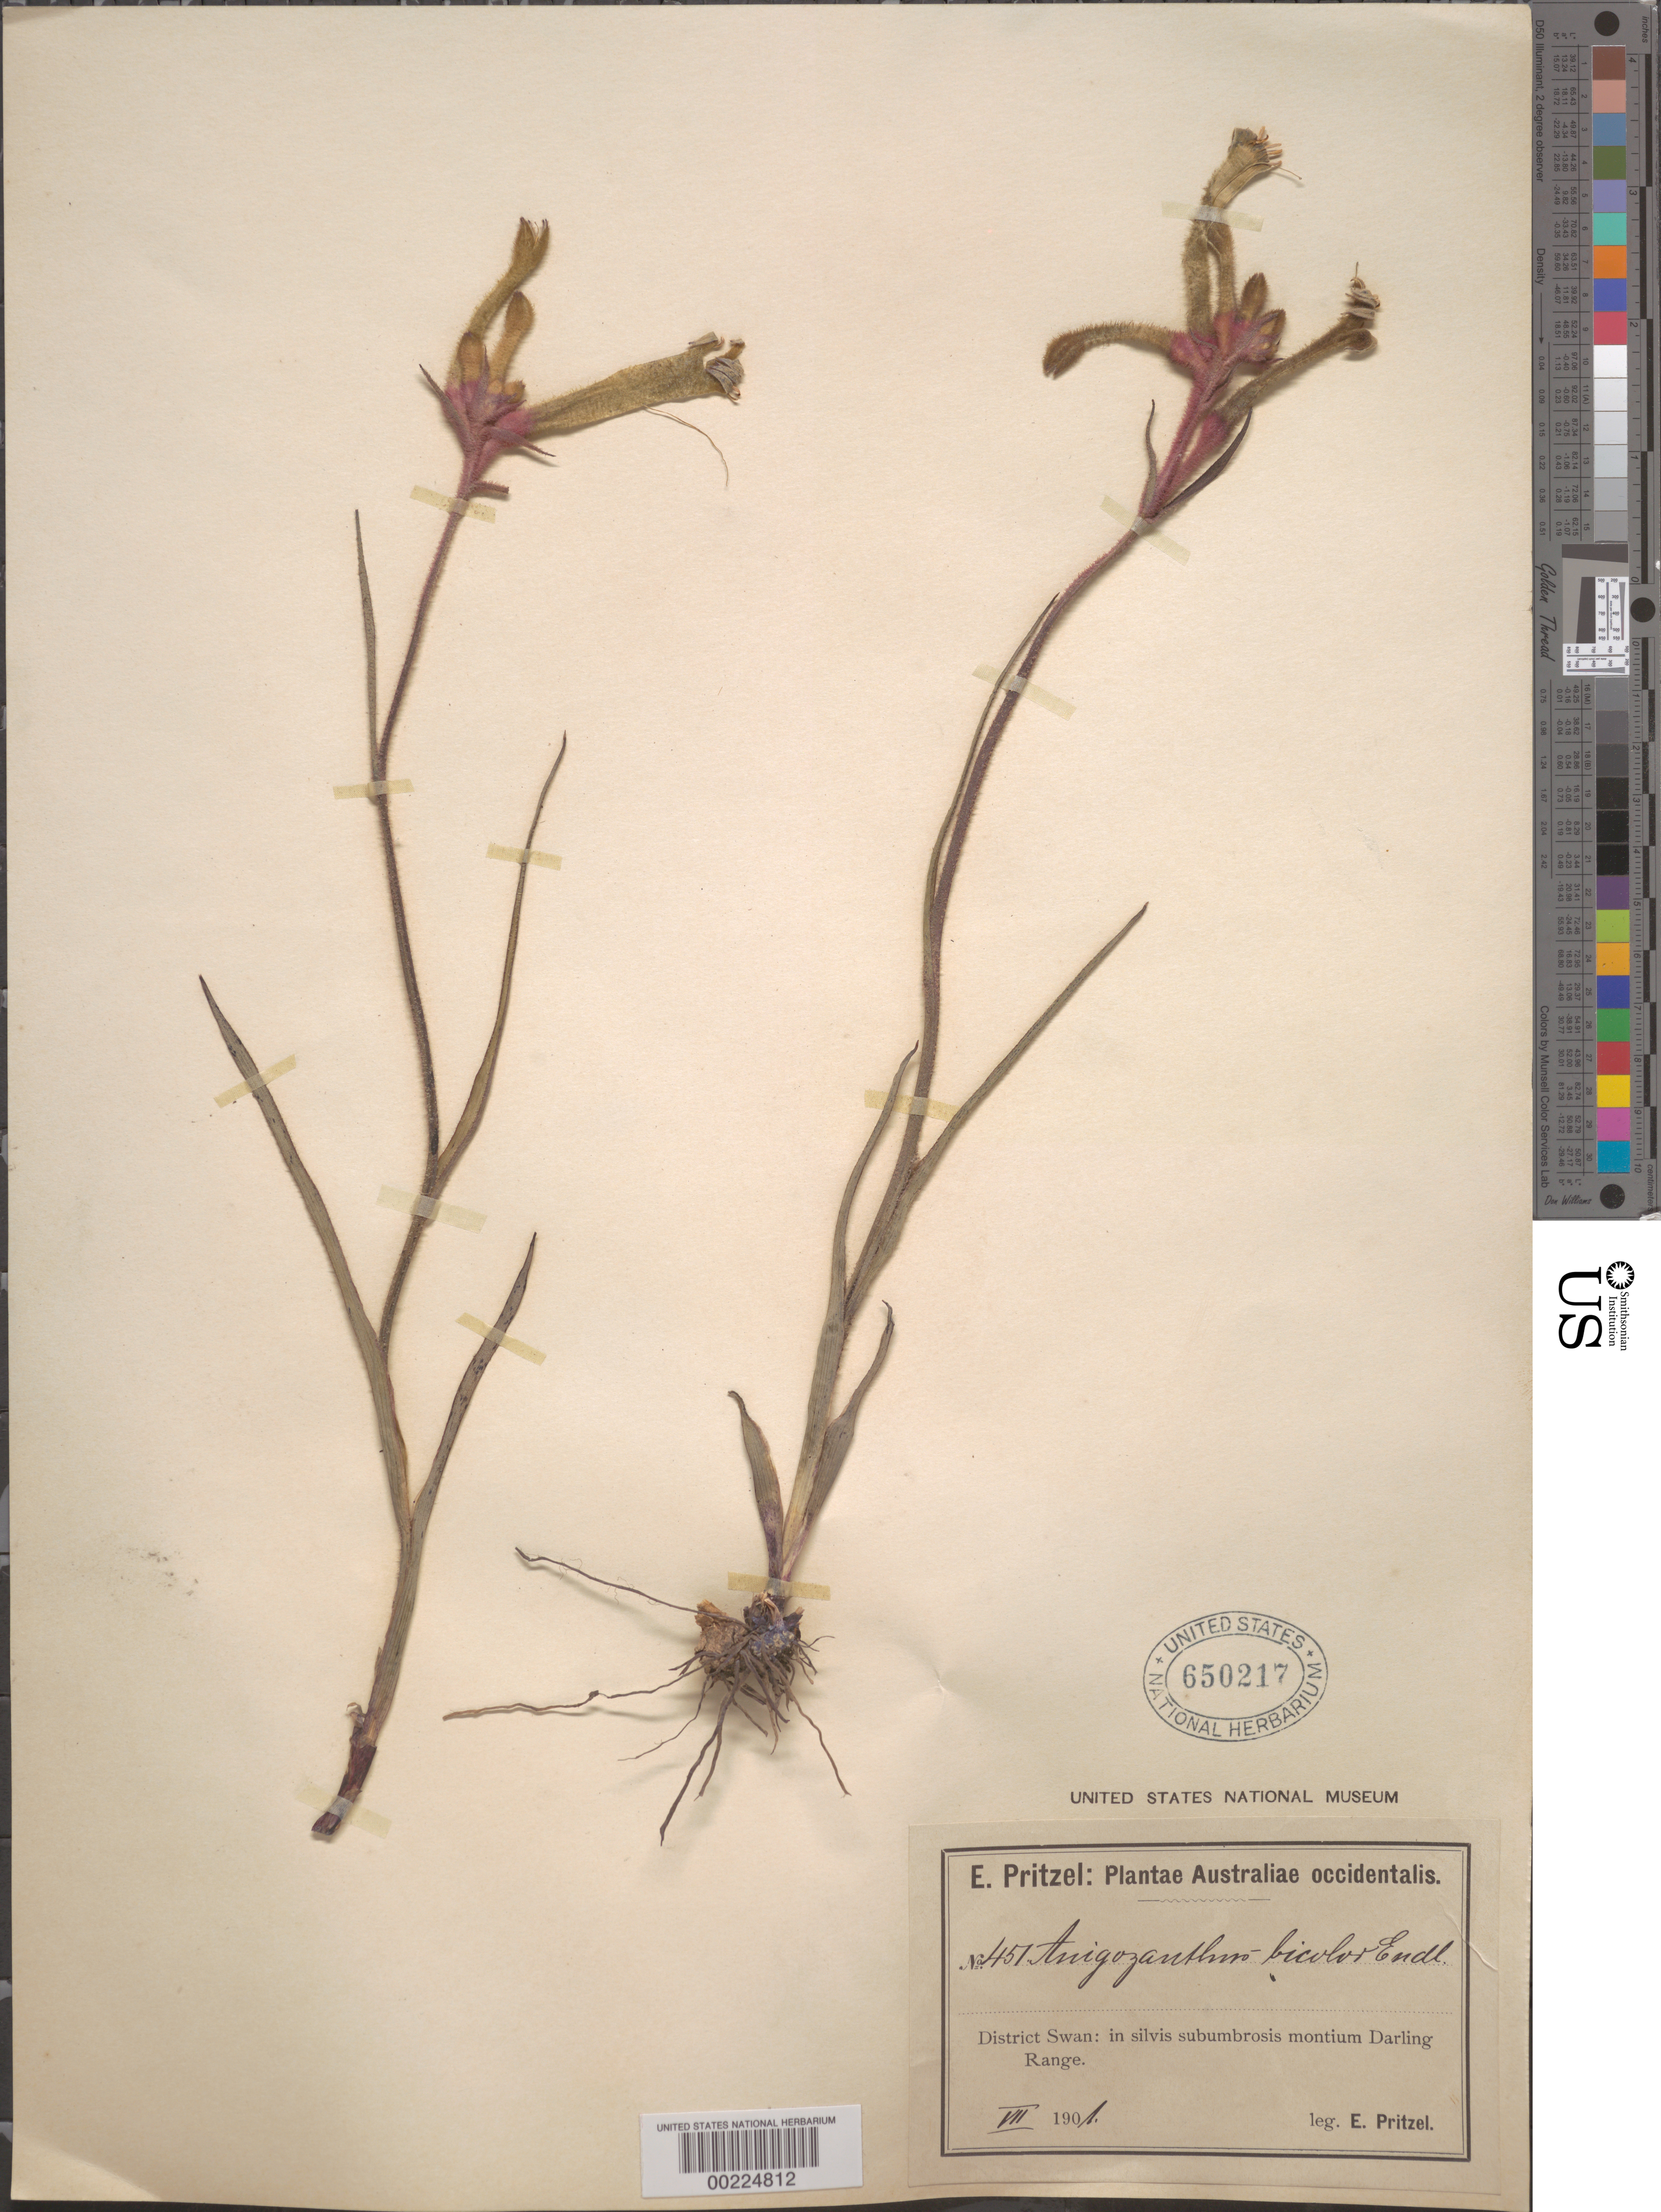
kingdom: Plantae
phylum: Tracheophyta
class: Liliopsida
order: Commelinales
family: Haemodoraceae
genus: Anigozanthos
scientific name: Anigozanthos bicolor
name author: Endl.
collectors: E. G. Pritzel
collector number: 451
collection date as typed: Jul 1901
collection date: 1901-07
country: Australia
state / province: Western Australia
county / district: Swan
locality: Darling range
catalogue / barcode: US 650217